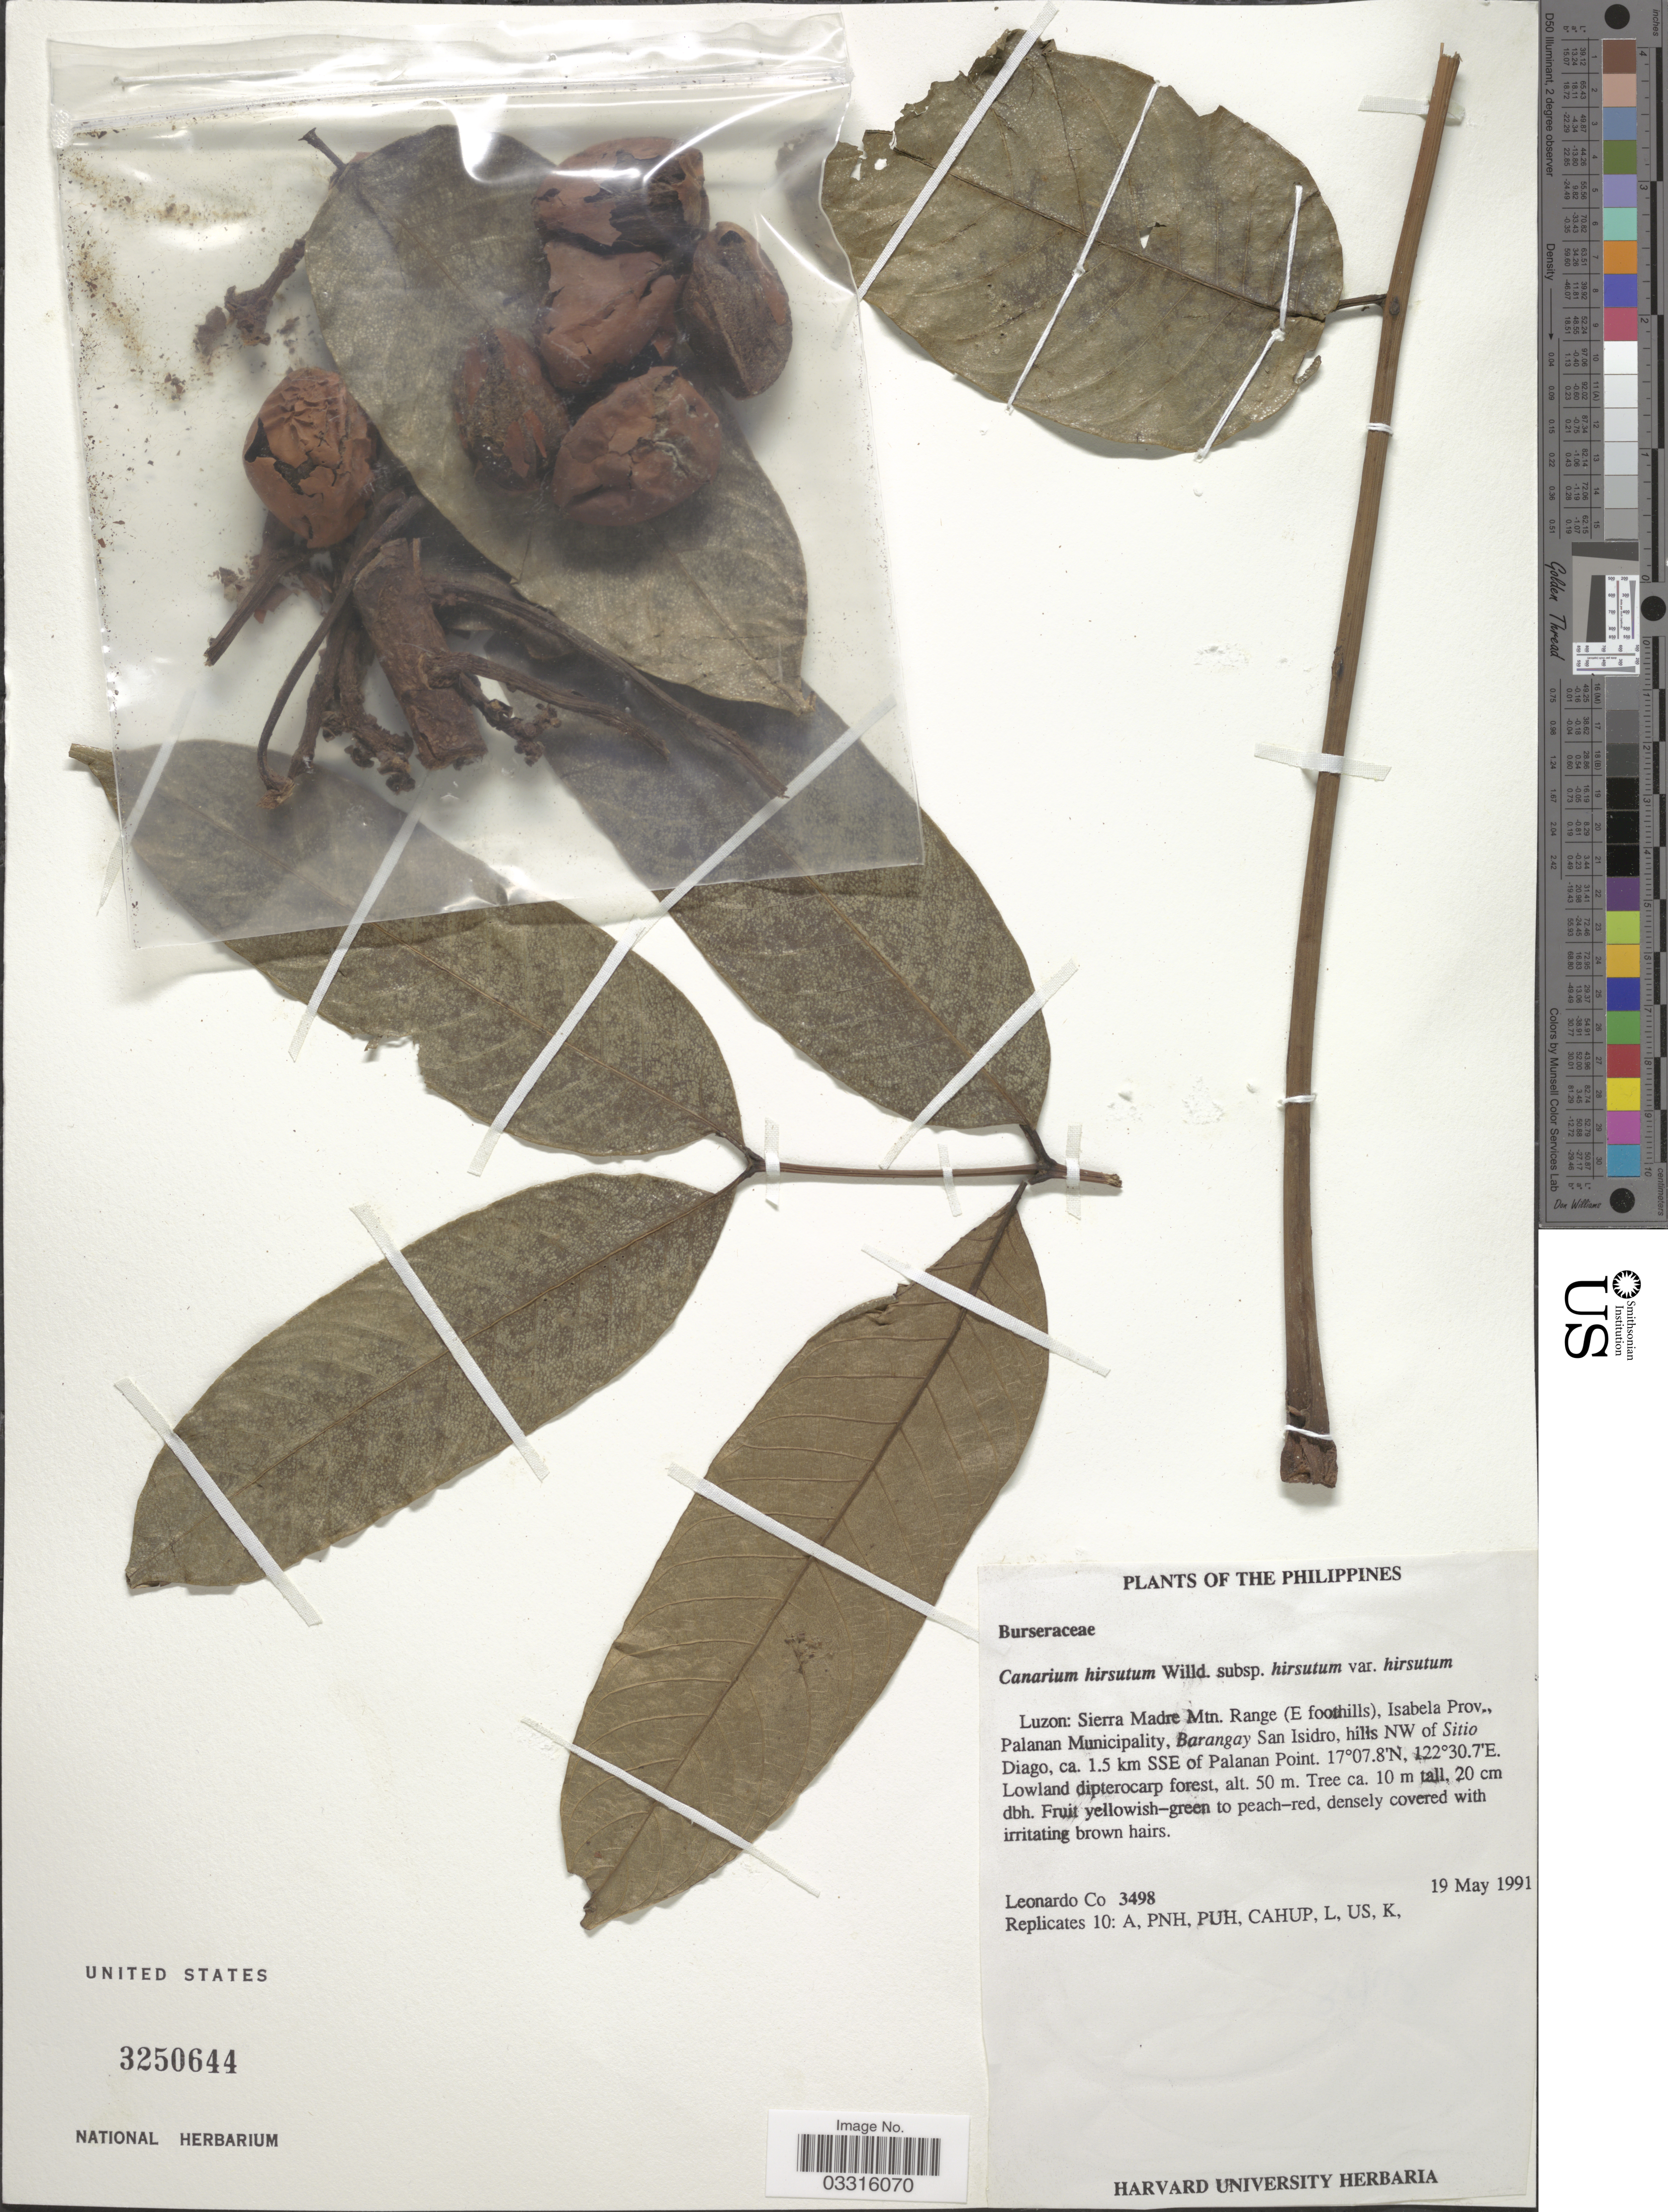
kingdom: Plantae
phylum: Tracheophyta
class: Magnoliopsida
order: Sapindales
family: Burseraceae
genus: Canarium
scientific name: Canarium hirsutum var. hirsutum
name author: Willd.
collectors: L. Co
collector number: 3498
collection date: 1991-05-19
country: Philippines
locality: Luzon: Sierra Madre Mtn. Range (E foothills), Isabela Prov., Palanan Municipality, Barangay San Isidro, hills NW of Sitio Diago, ca. 1.5 km SSE of Palanan Point.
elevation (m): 50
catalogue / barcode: US 3250644